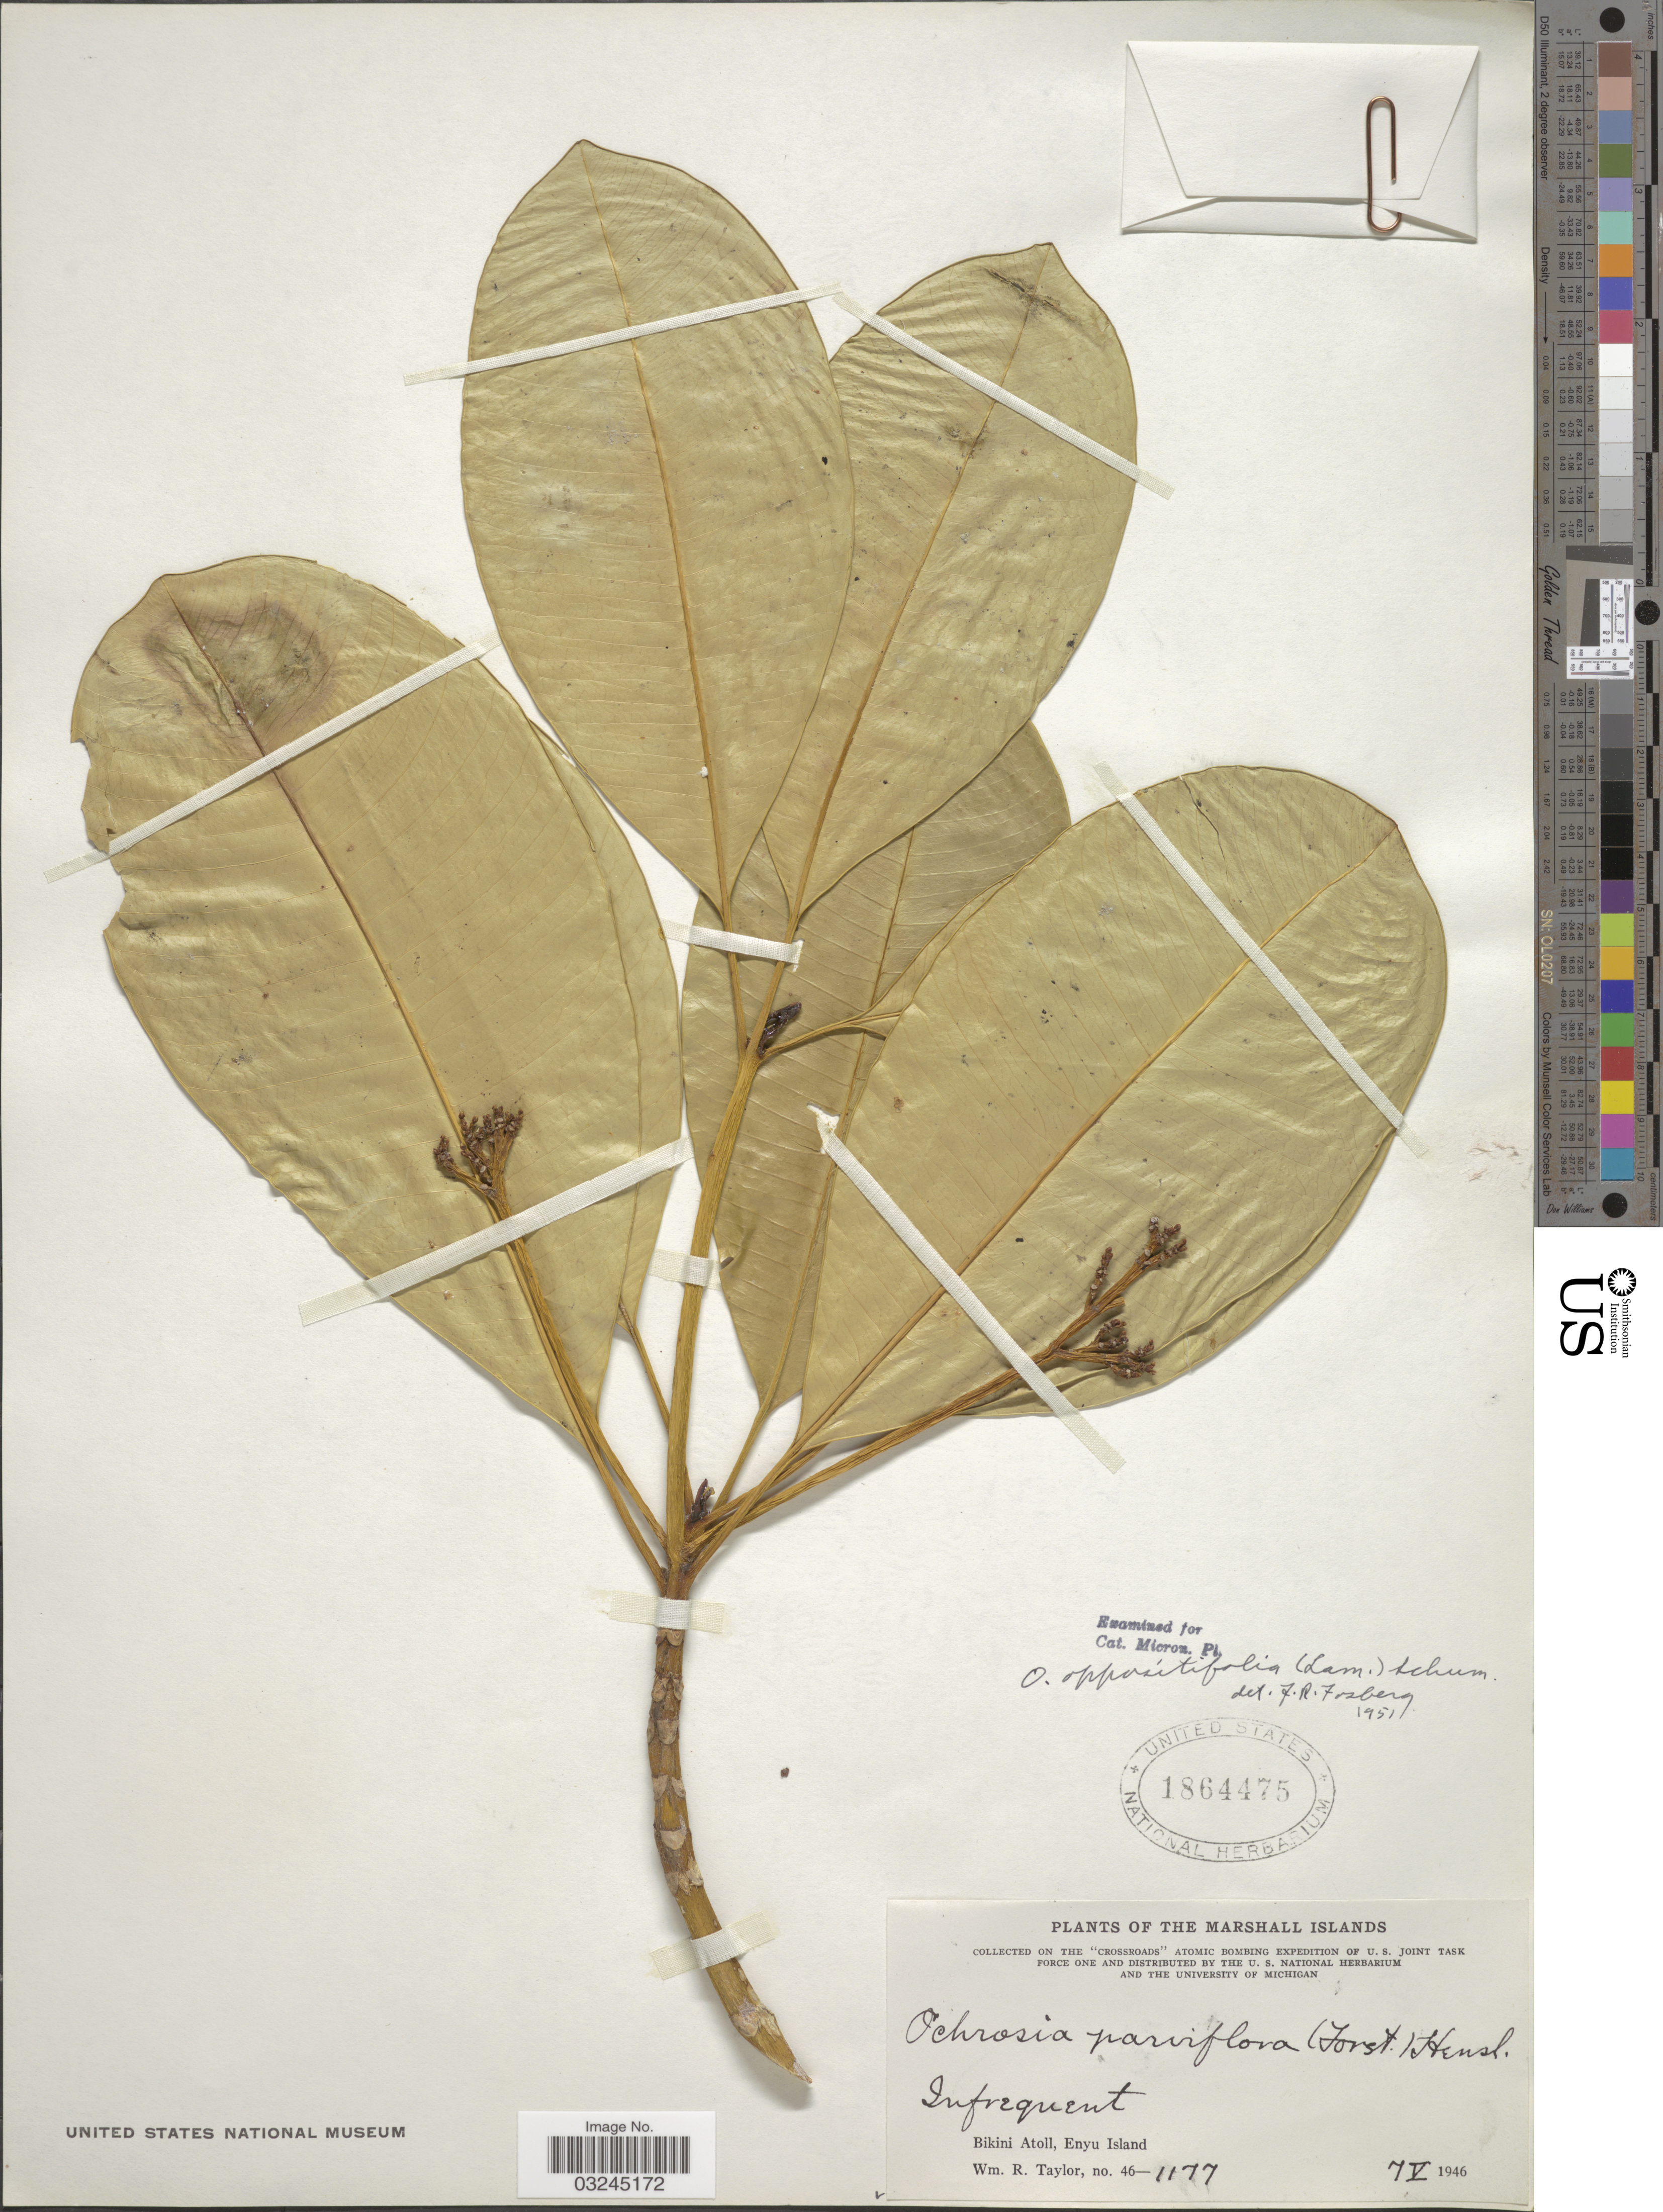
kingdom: Plantae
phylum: Tracheophyta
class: Magnoliopsida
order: Gentianales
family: Apocynaceae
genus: Ochrosia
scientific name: Ochrosia oppositifolia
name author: (Lam.) K. Schum.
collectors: W. R. Taylor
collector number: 46-1177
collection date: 1946-05-07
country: Marshall Islands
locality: Bikini Atoll, Enyu Island.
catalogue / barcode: US 1864475